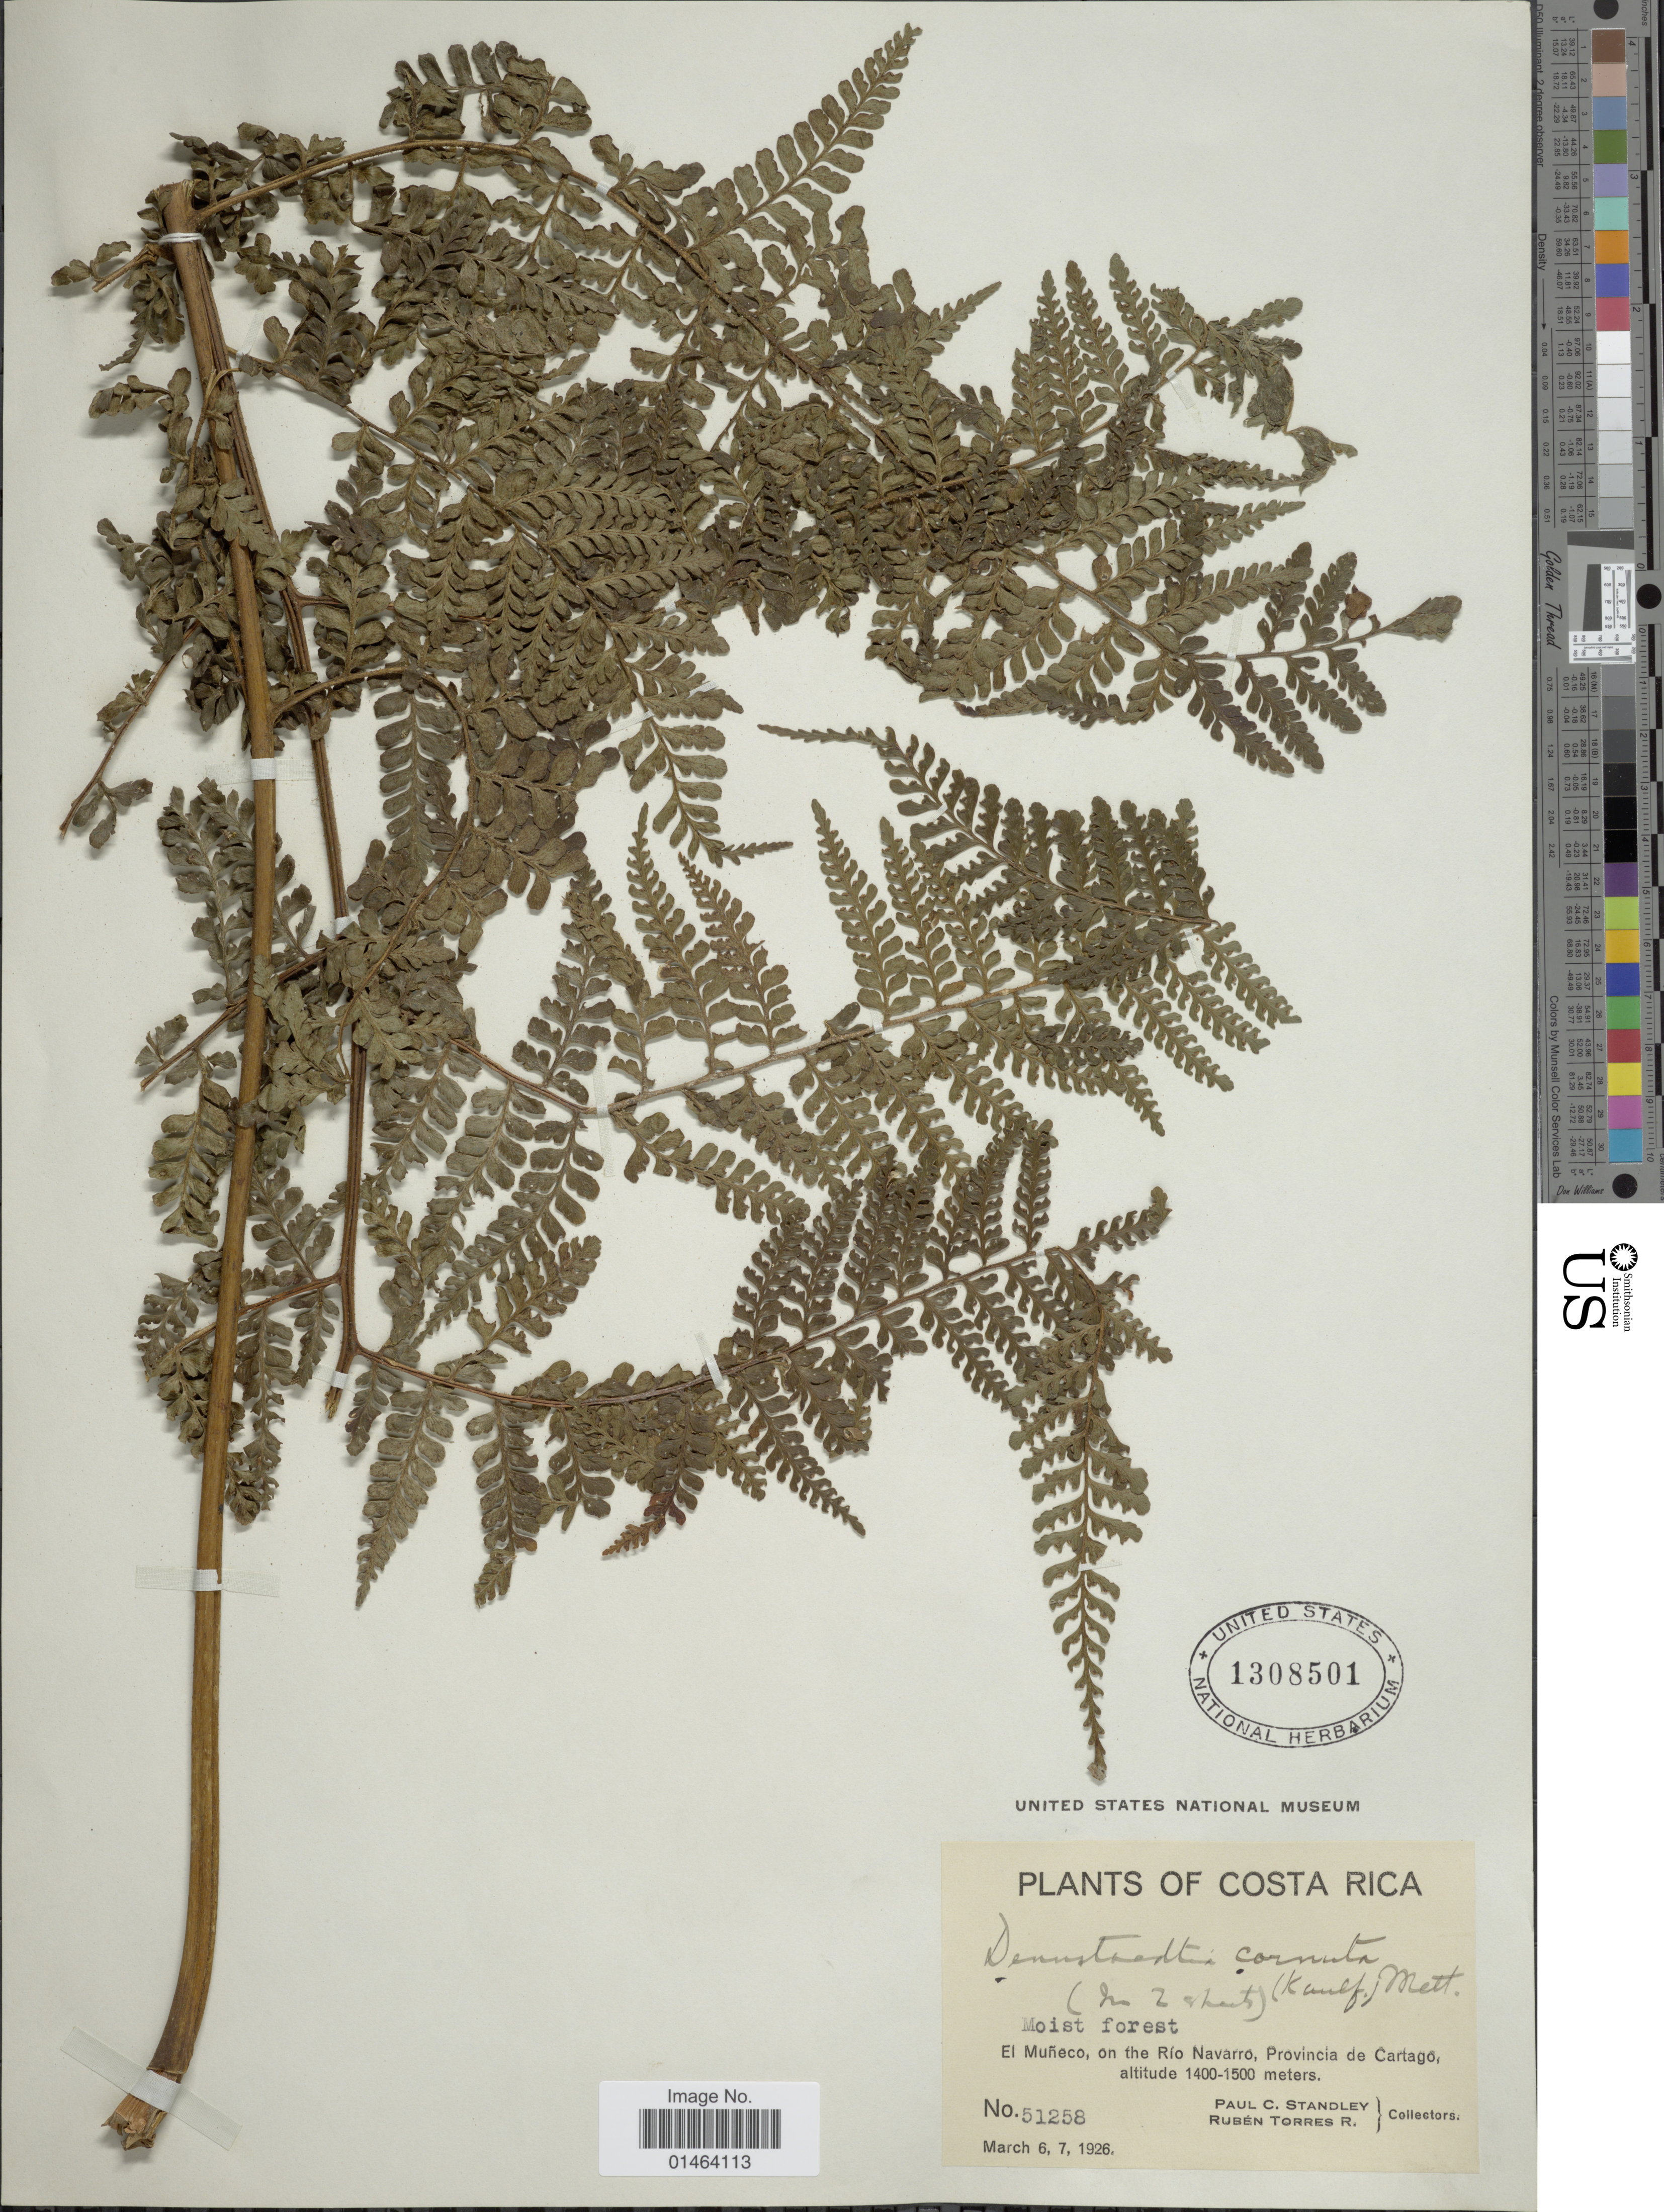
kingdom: Plantae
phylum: Tracheophyta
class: Polypodiopsida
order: Polypodiales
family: Dennstaedtiaceae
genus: Dennstaedtia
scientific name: Dennstaedtia cornuta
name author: (Kaulf.) Mett.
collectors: P. C. Standley & R. Torres R.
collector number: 51258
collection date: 1926-03-06/1926-03-07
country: Costa Rica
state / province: Cartago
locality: Panama, El Muneco, on the Rio Navarro.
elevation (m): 1400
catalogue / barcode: US 1308501